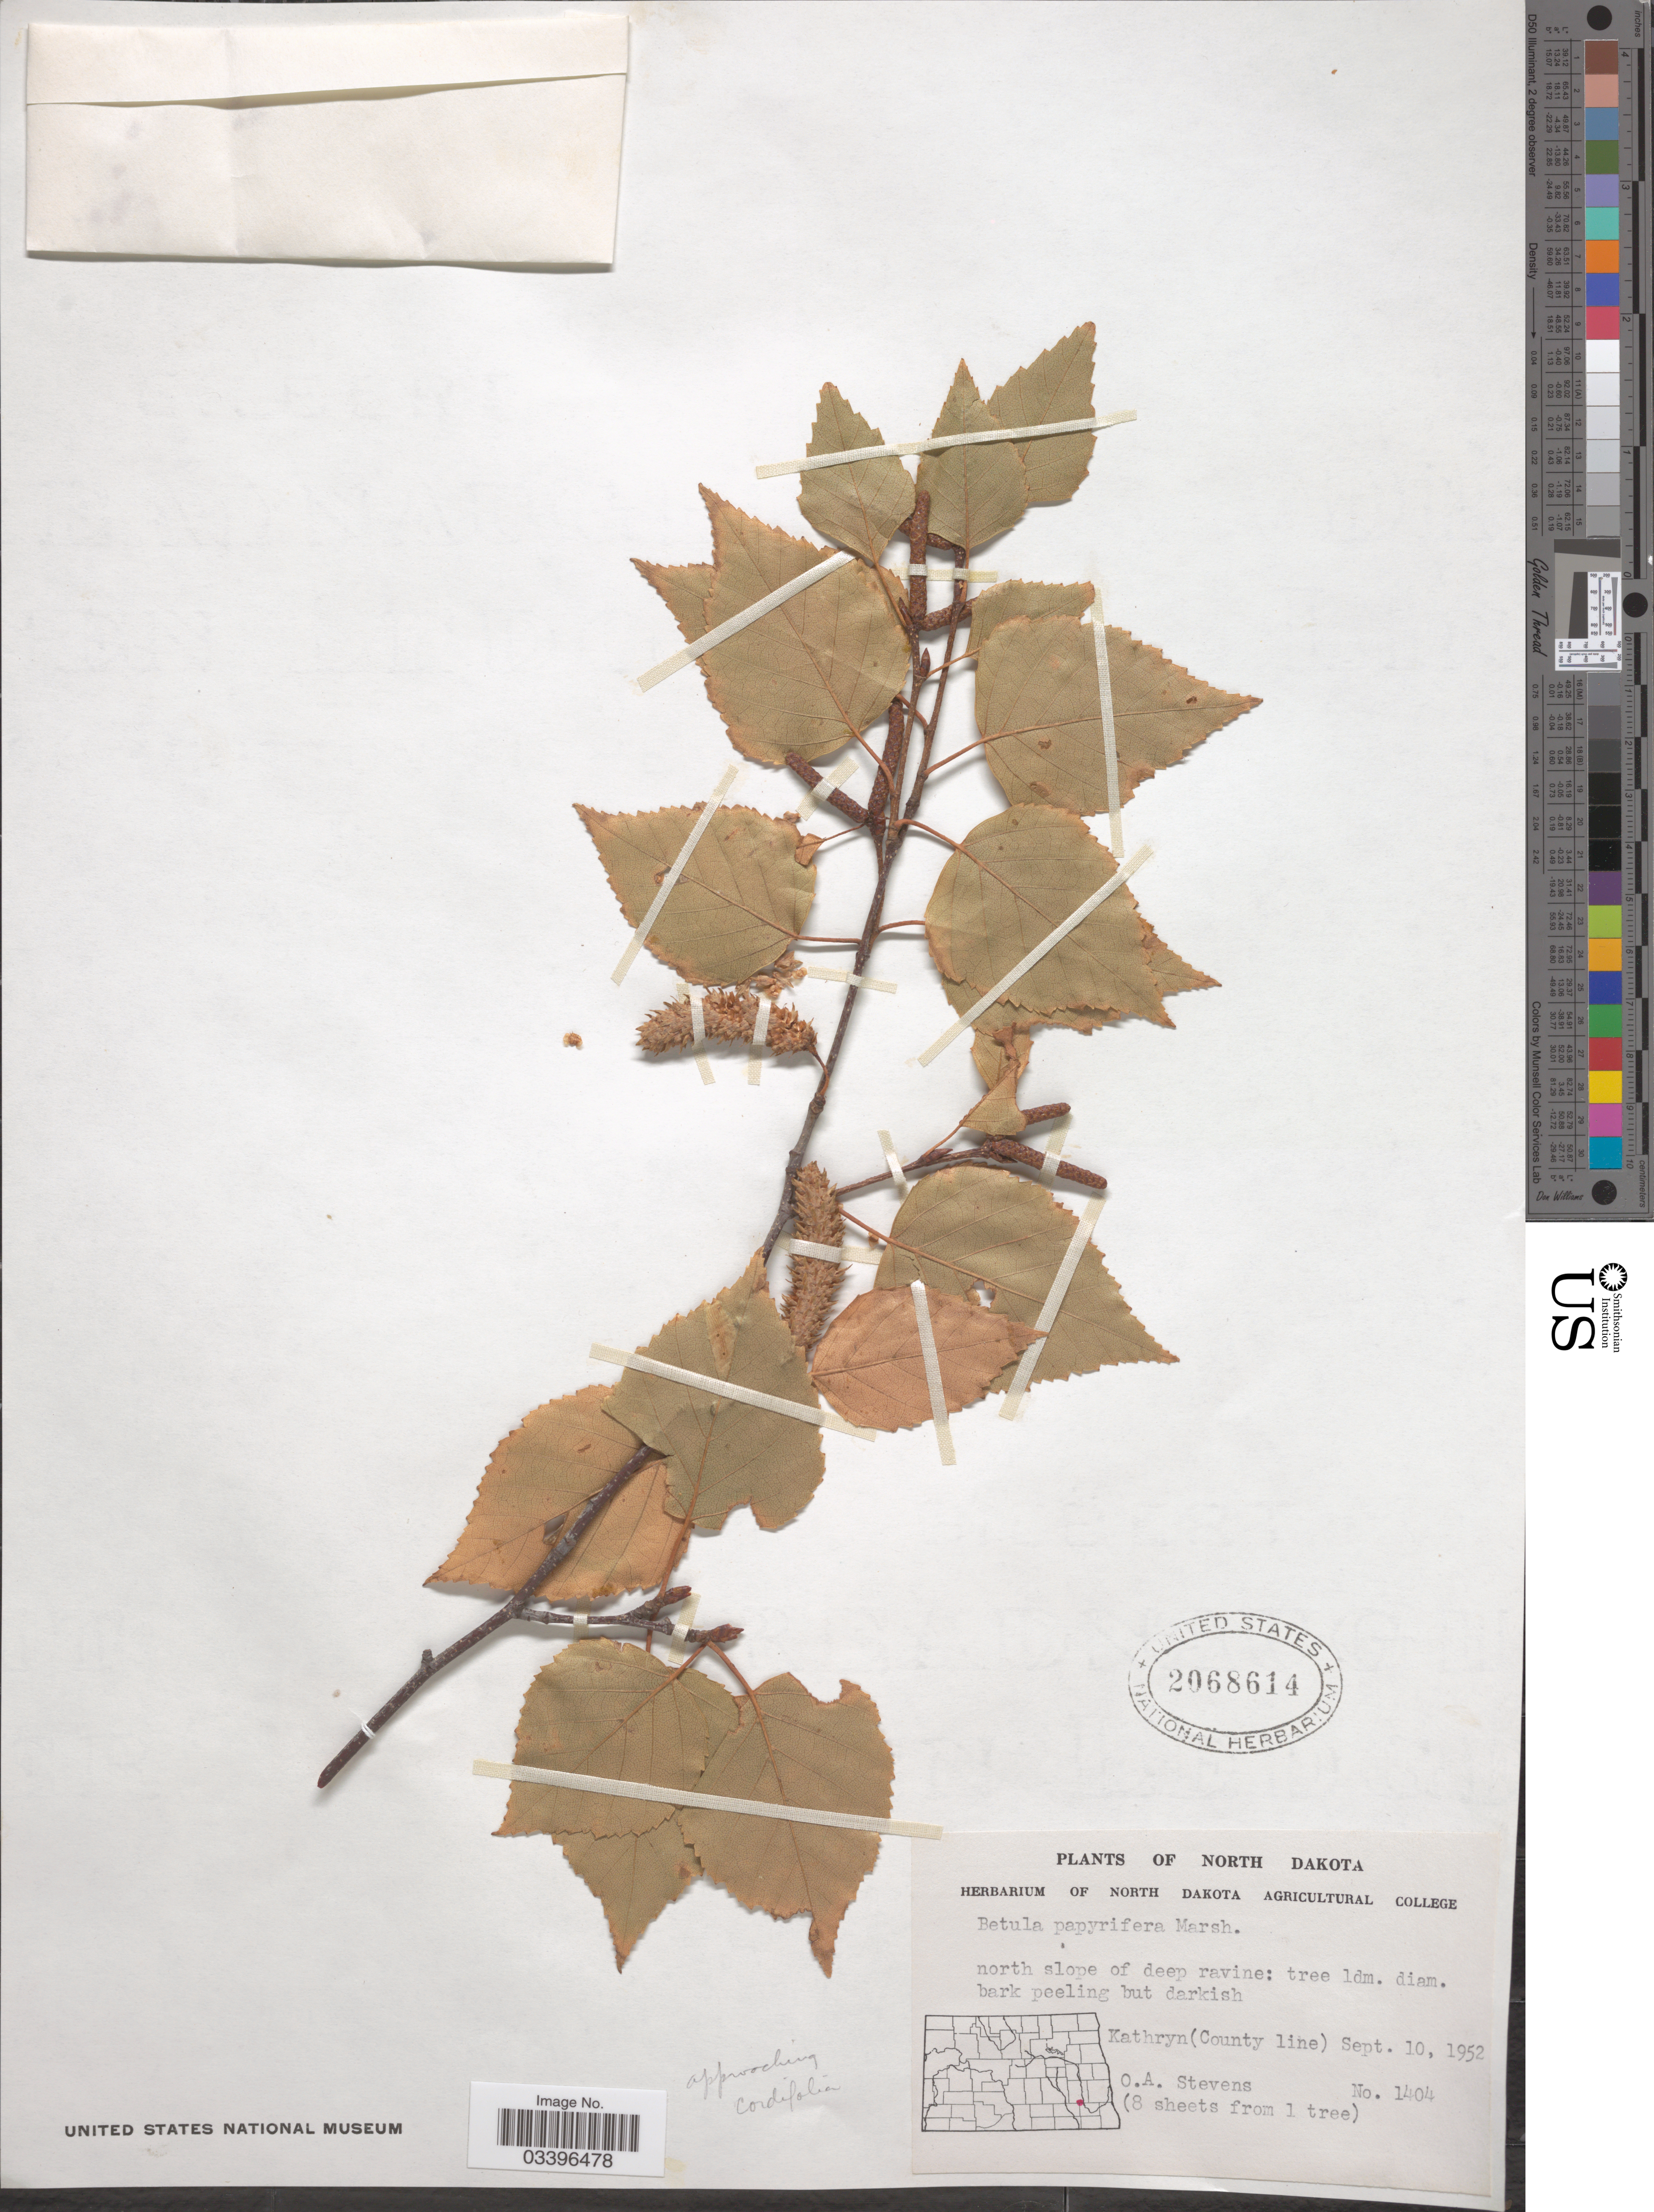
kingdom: Plantae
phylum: Tracheophyta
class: Magnoliopsida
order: Fagales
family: Betulaceae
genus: Betula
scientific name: Betula papyrifera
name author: Marshall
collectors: O. A. Stevens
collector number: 1404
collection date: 1952-09-10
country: United States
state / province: North Dakota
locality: North slope of deep ravine. Kathryn (County line).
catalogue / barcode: US 2068614